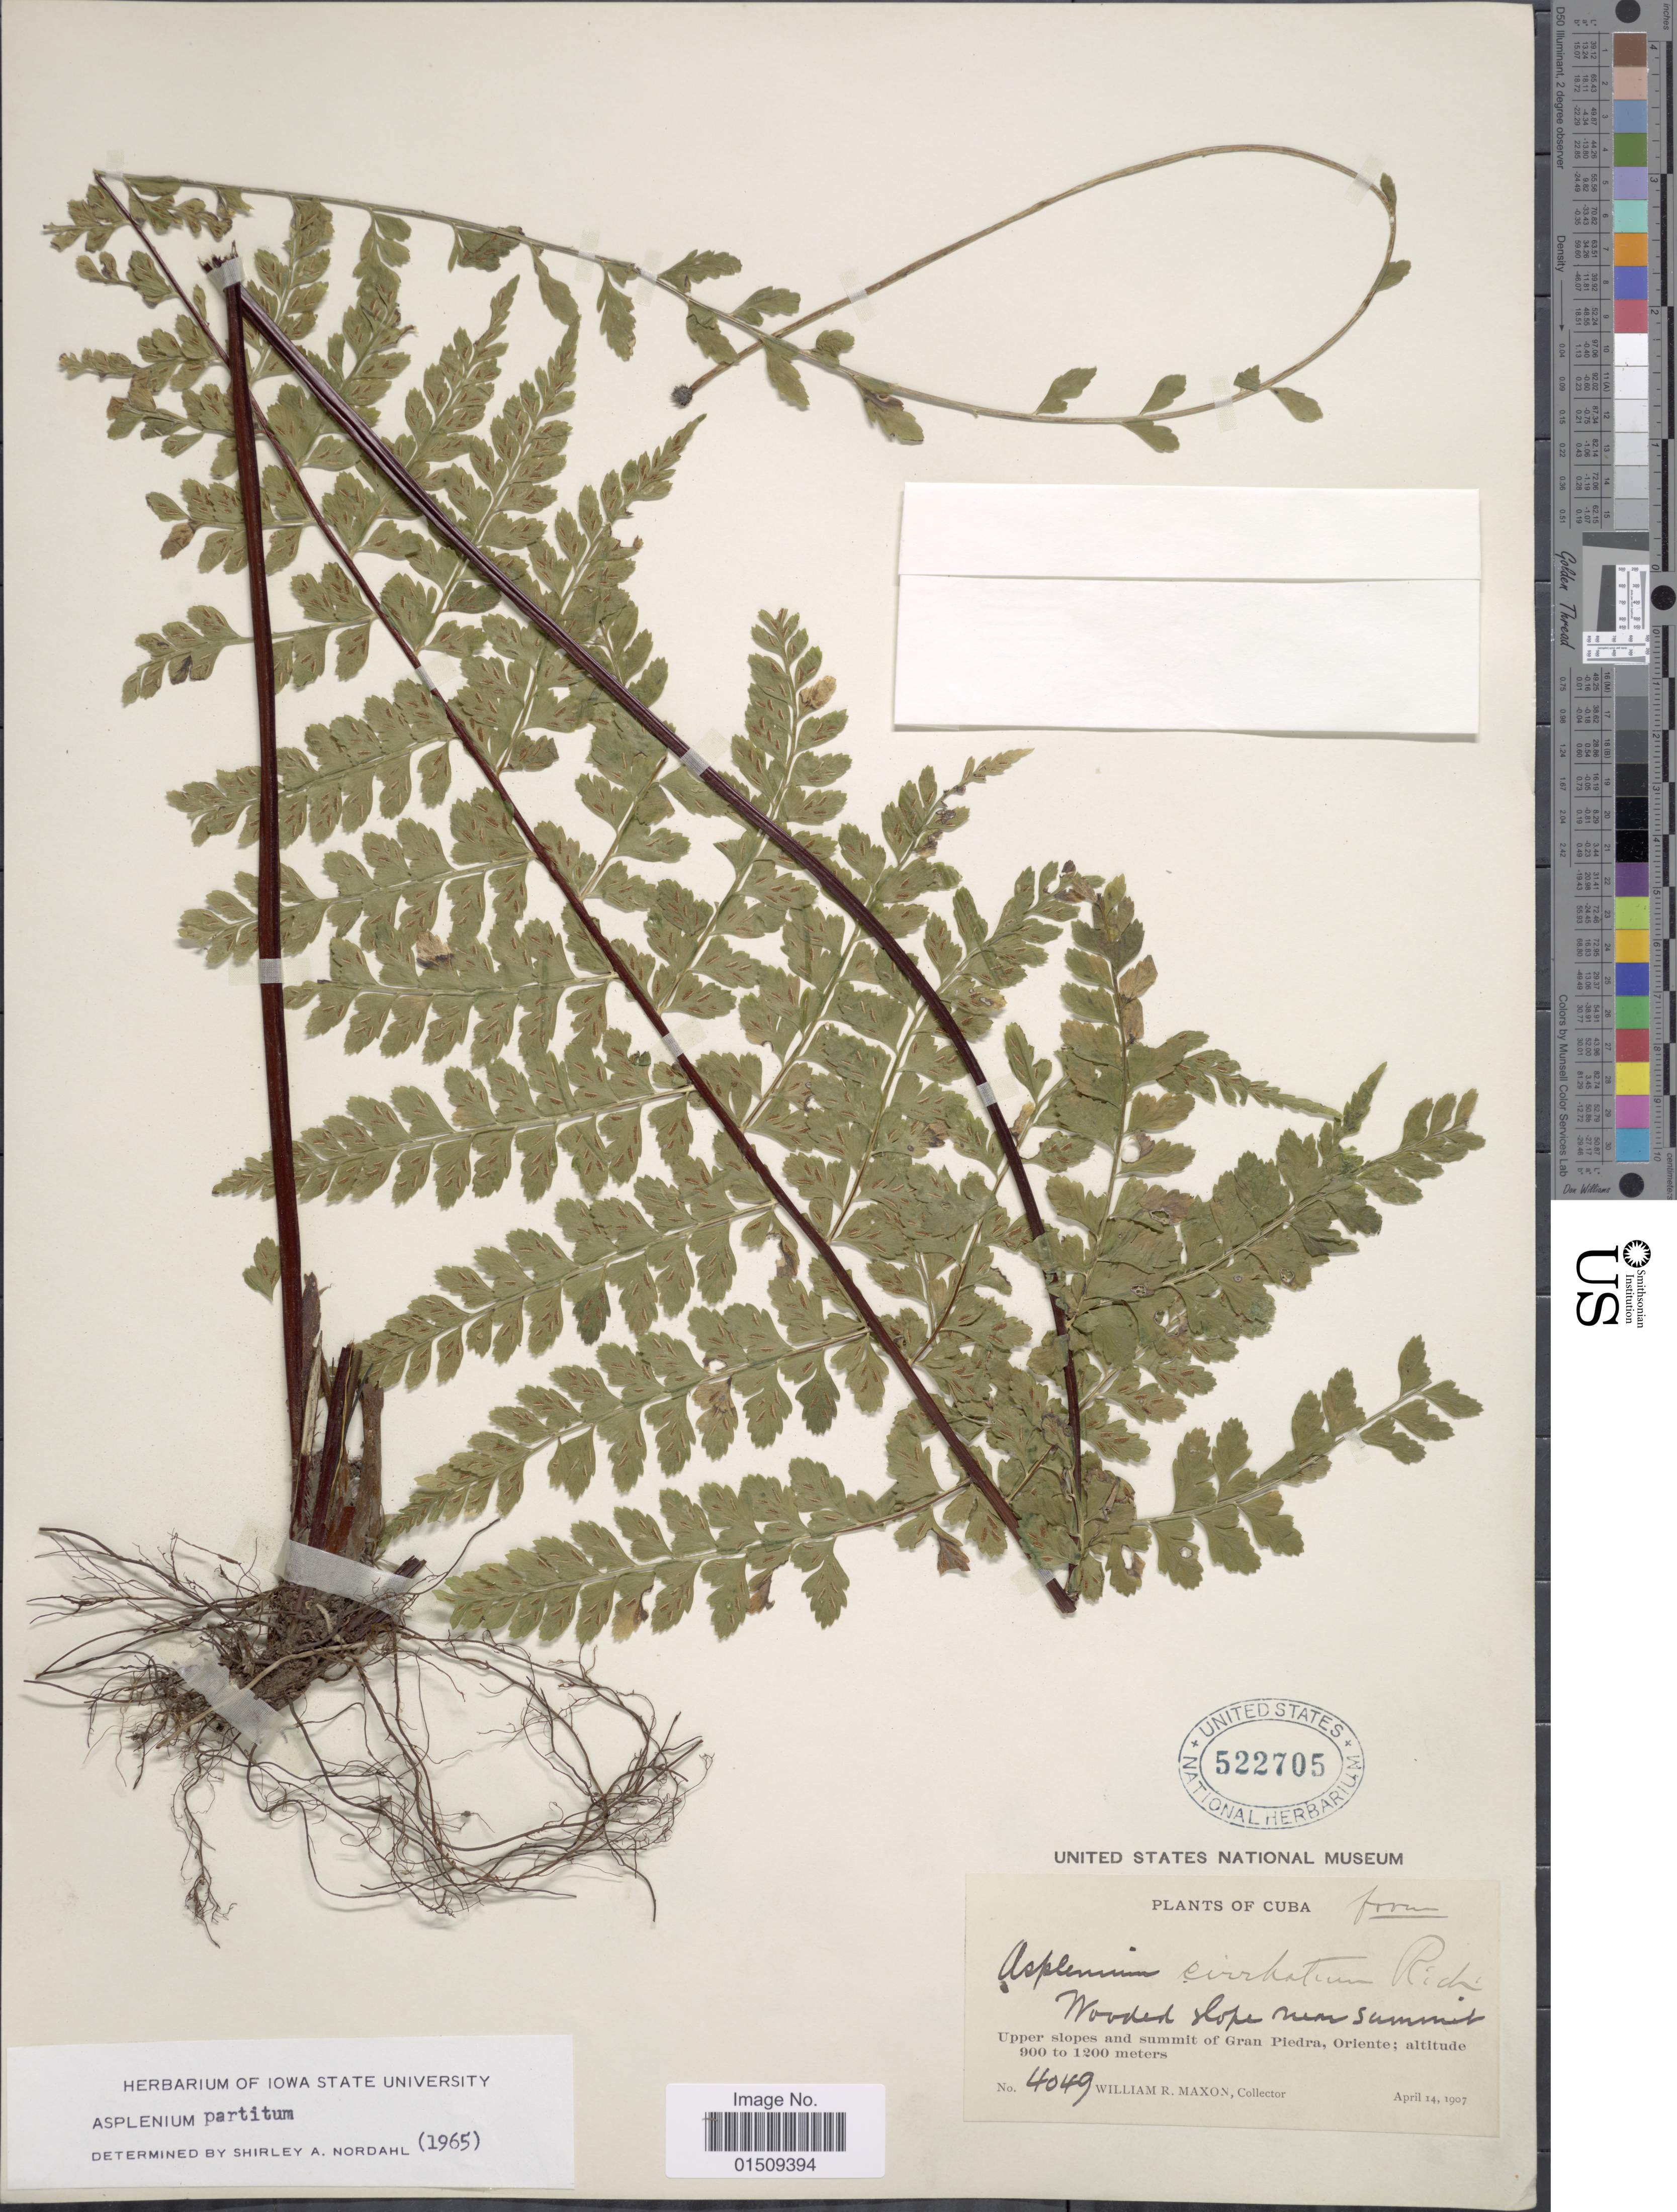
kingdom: Plantae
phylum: Tracheophyta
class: Polypodiopsida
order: Polypodiales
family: Aspleniaceae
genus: Asplenium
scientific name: Asplenium radicans var. dentatum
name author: (Klotzsch) Bonap.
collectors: W. R. Maxon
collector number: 4049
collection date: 1907-04-14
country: Cuba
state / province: Oriente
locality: Upper slopes and summit of Gran Piedra, Oriente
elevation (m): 900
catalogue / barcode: US 522705